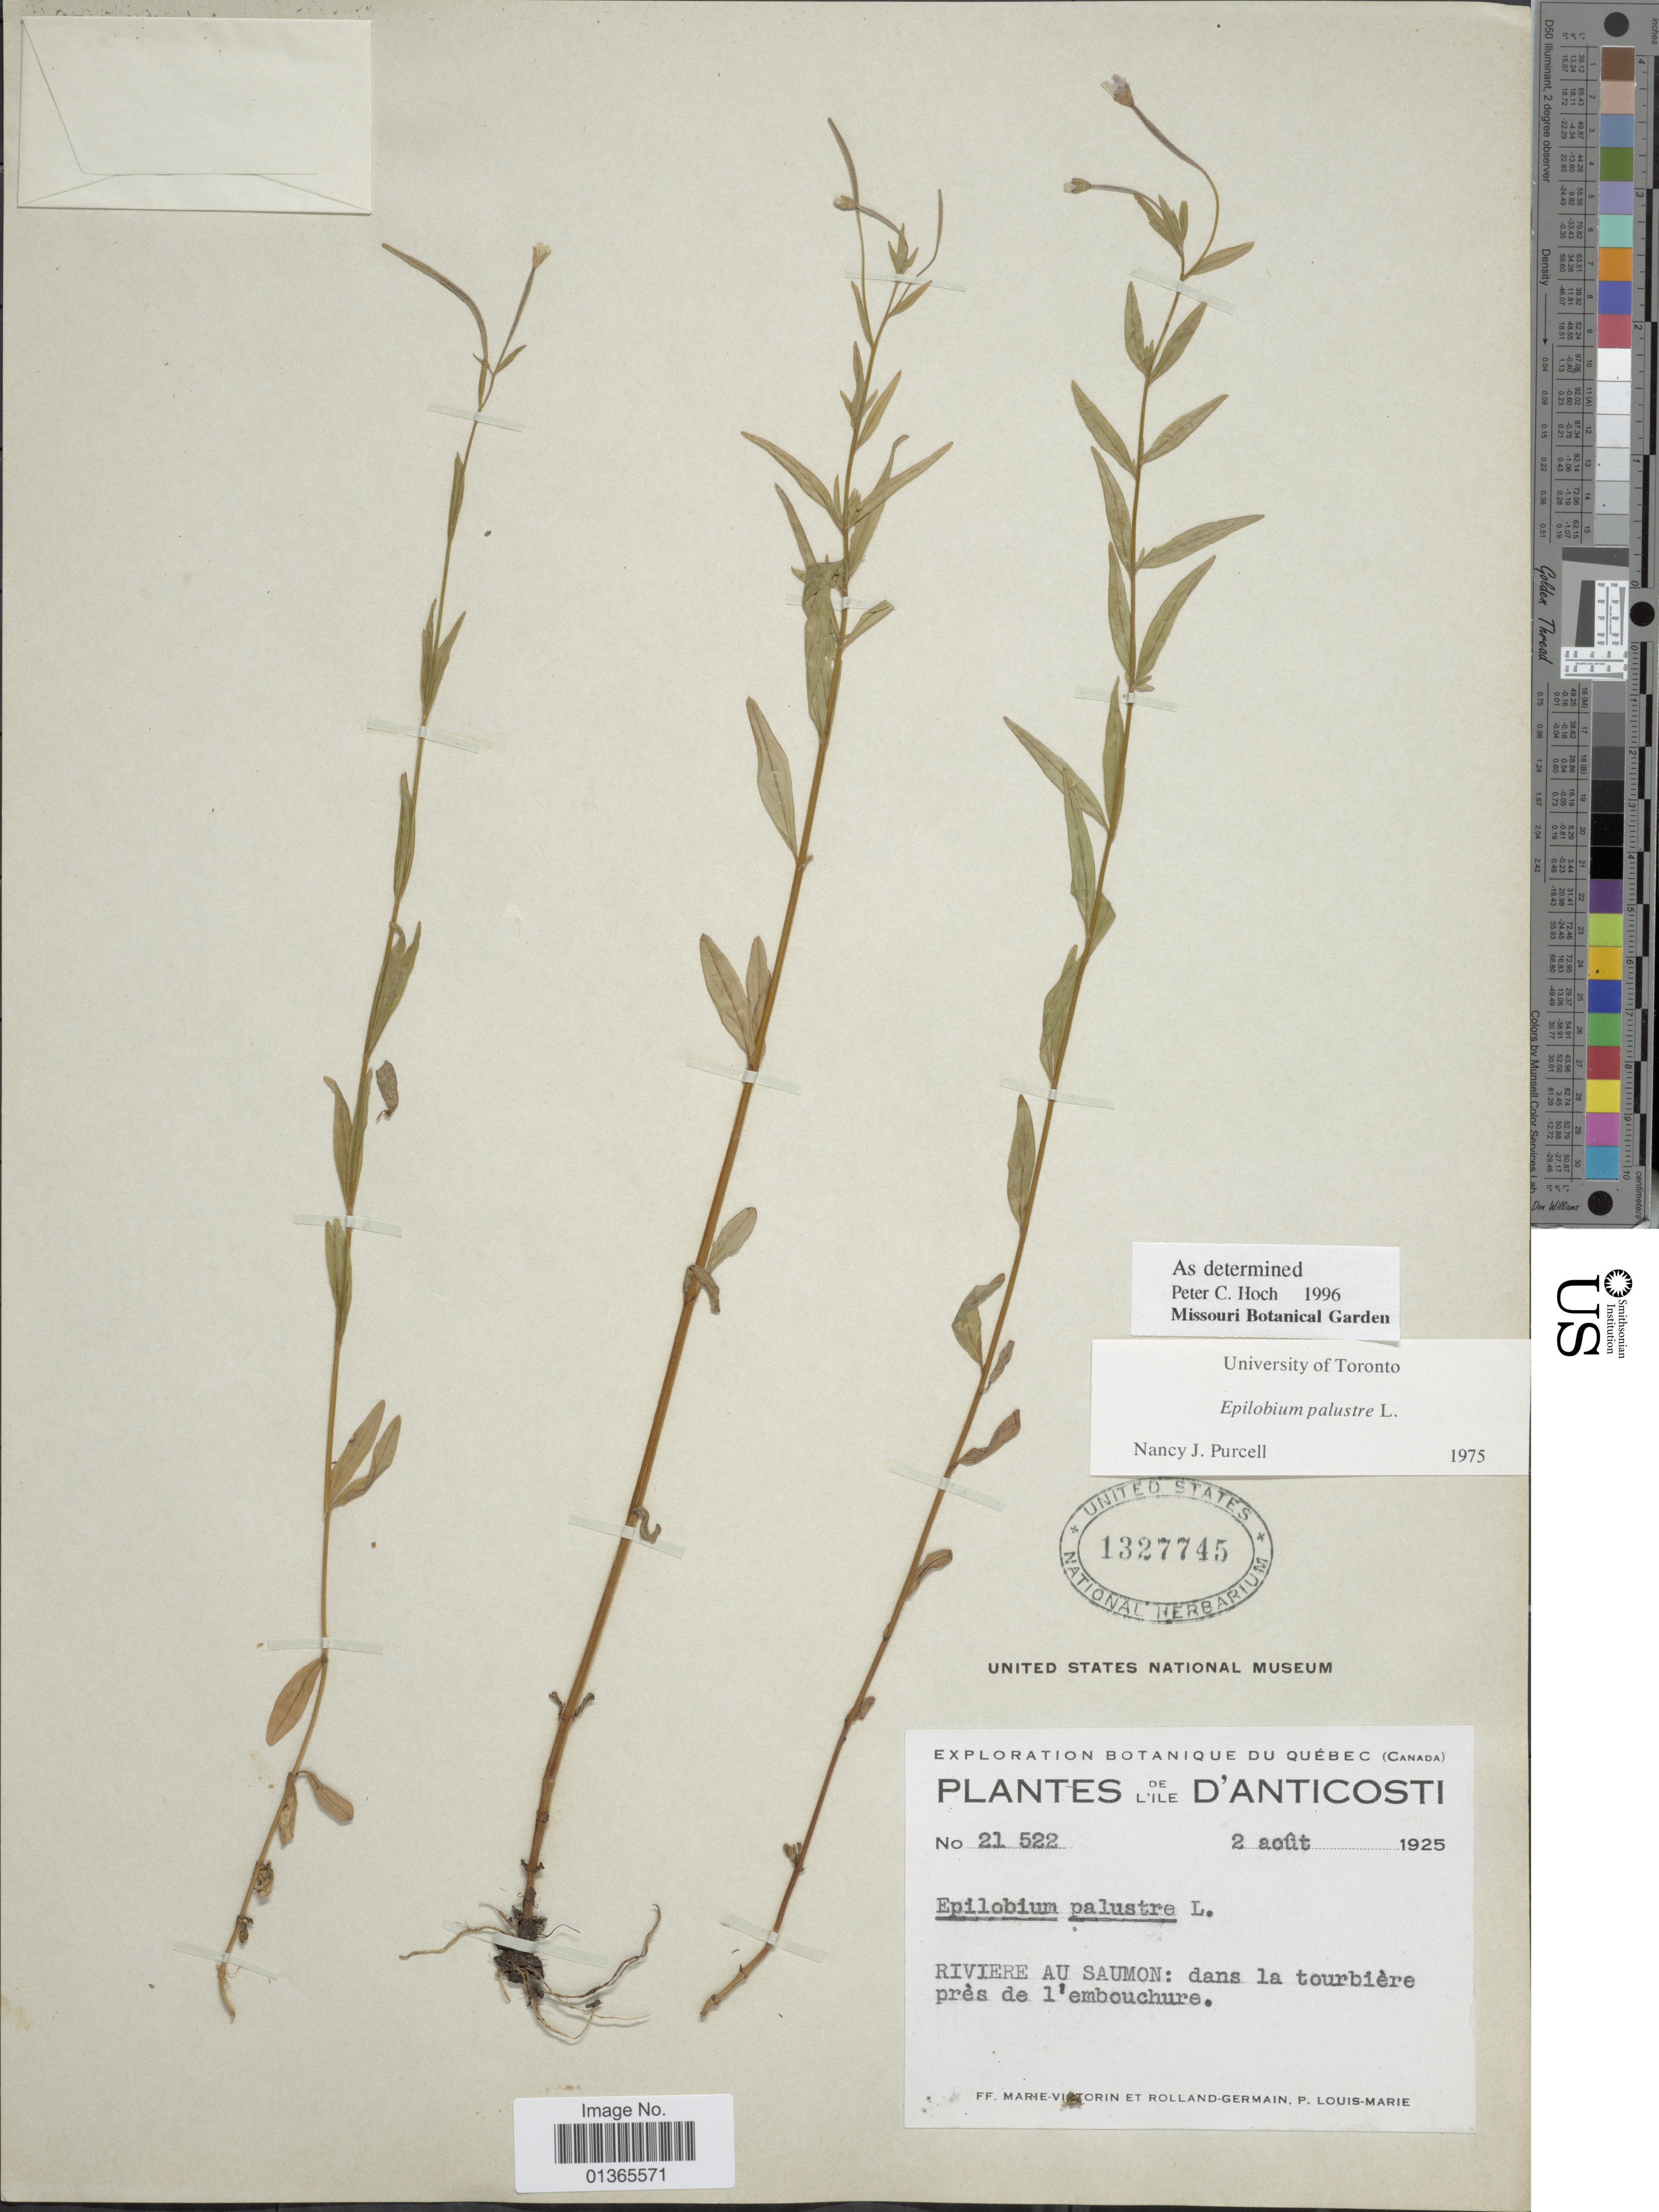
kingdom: Plantae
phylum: Tracheophyta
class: Magnoliopsida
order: Myrtales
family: Onagraceae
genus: Epilobium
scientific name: Epilobium palustre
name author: L.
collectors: Fr. Marie-Victorin, Rolland-Germain & L.-M. LaLonde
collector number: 21522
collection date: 1925-08-02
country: Canada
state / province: Quebec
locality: De L'Ile D'Anticosti. Riviere au Saumon: dans la tourbière près de l'embouchure.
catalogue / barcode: US 1327745